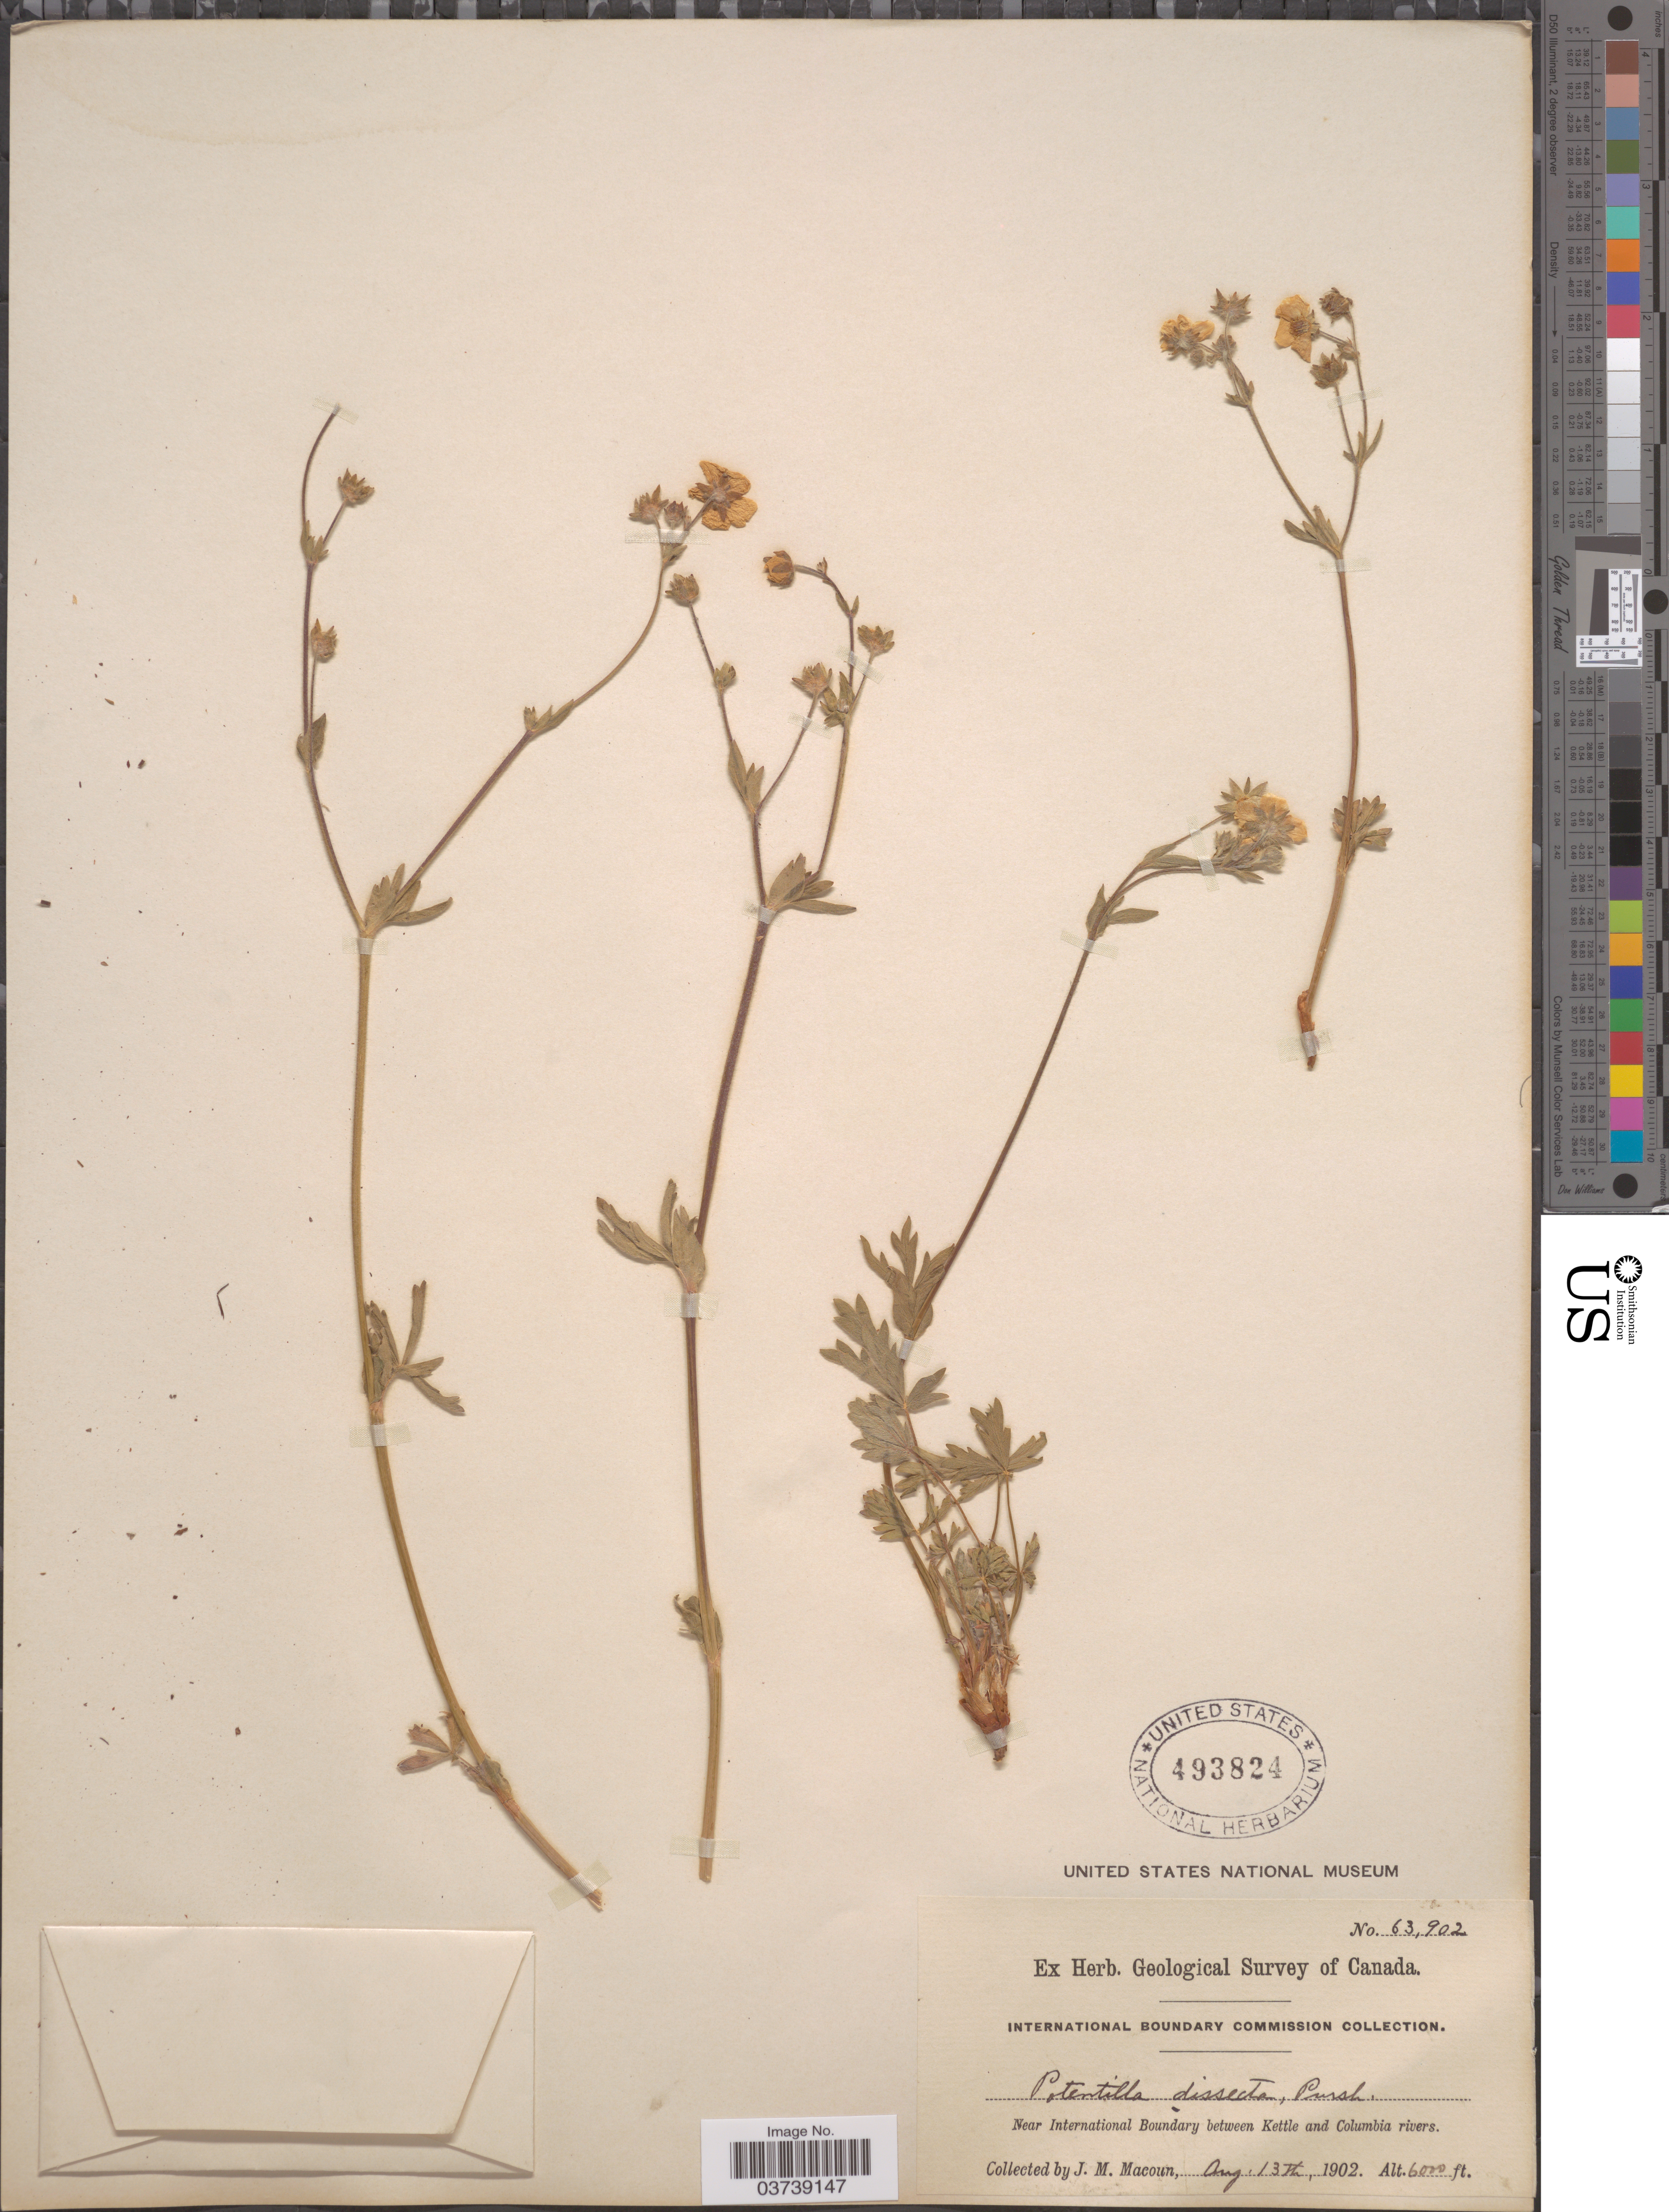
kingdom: Plantae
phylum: Tracheophyta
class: Magnoliopsida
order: Rosales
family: Rosaceae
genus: Potentilla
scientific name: Potentilla diversifolia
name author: Lehm.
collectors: J. M. Macoun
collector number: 63902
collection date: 1902-08-13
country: Canada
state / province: British Columbia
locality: Near International Boundary between Kettle and Columbia rivers.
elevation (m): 1829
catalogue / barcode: US 493824